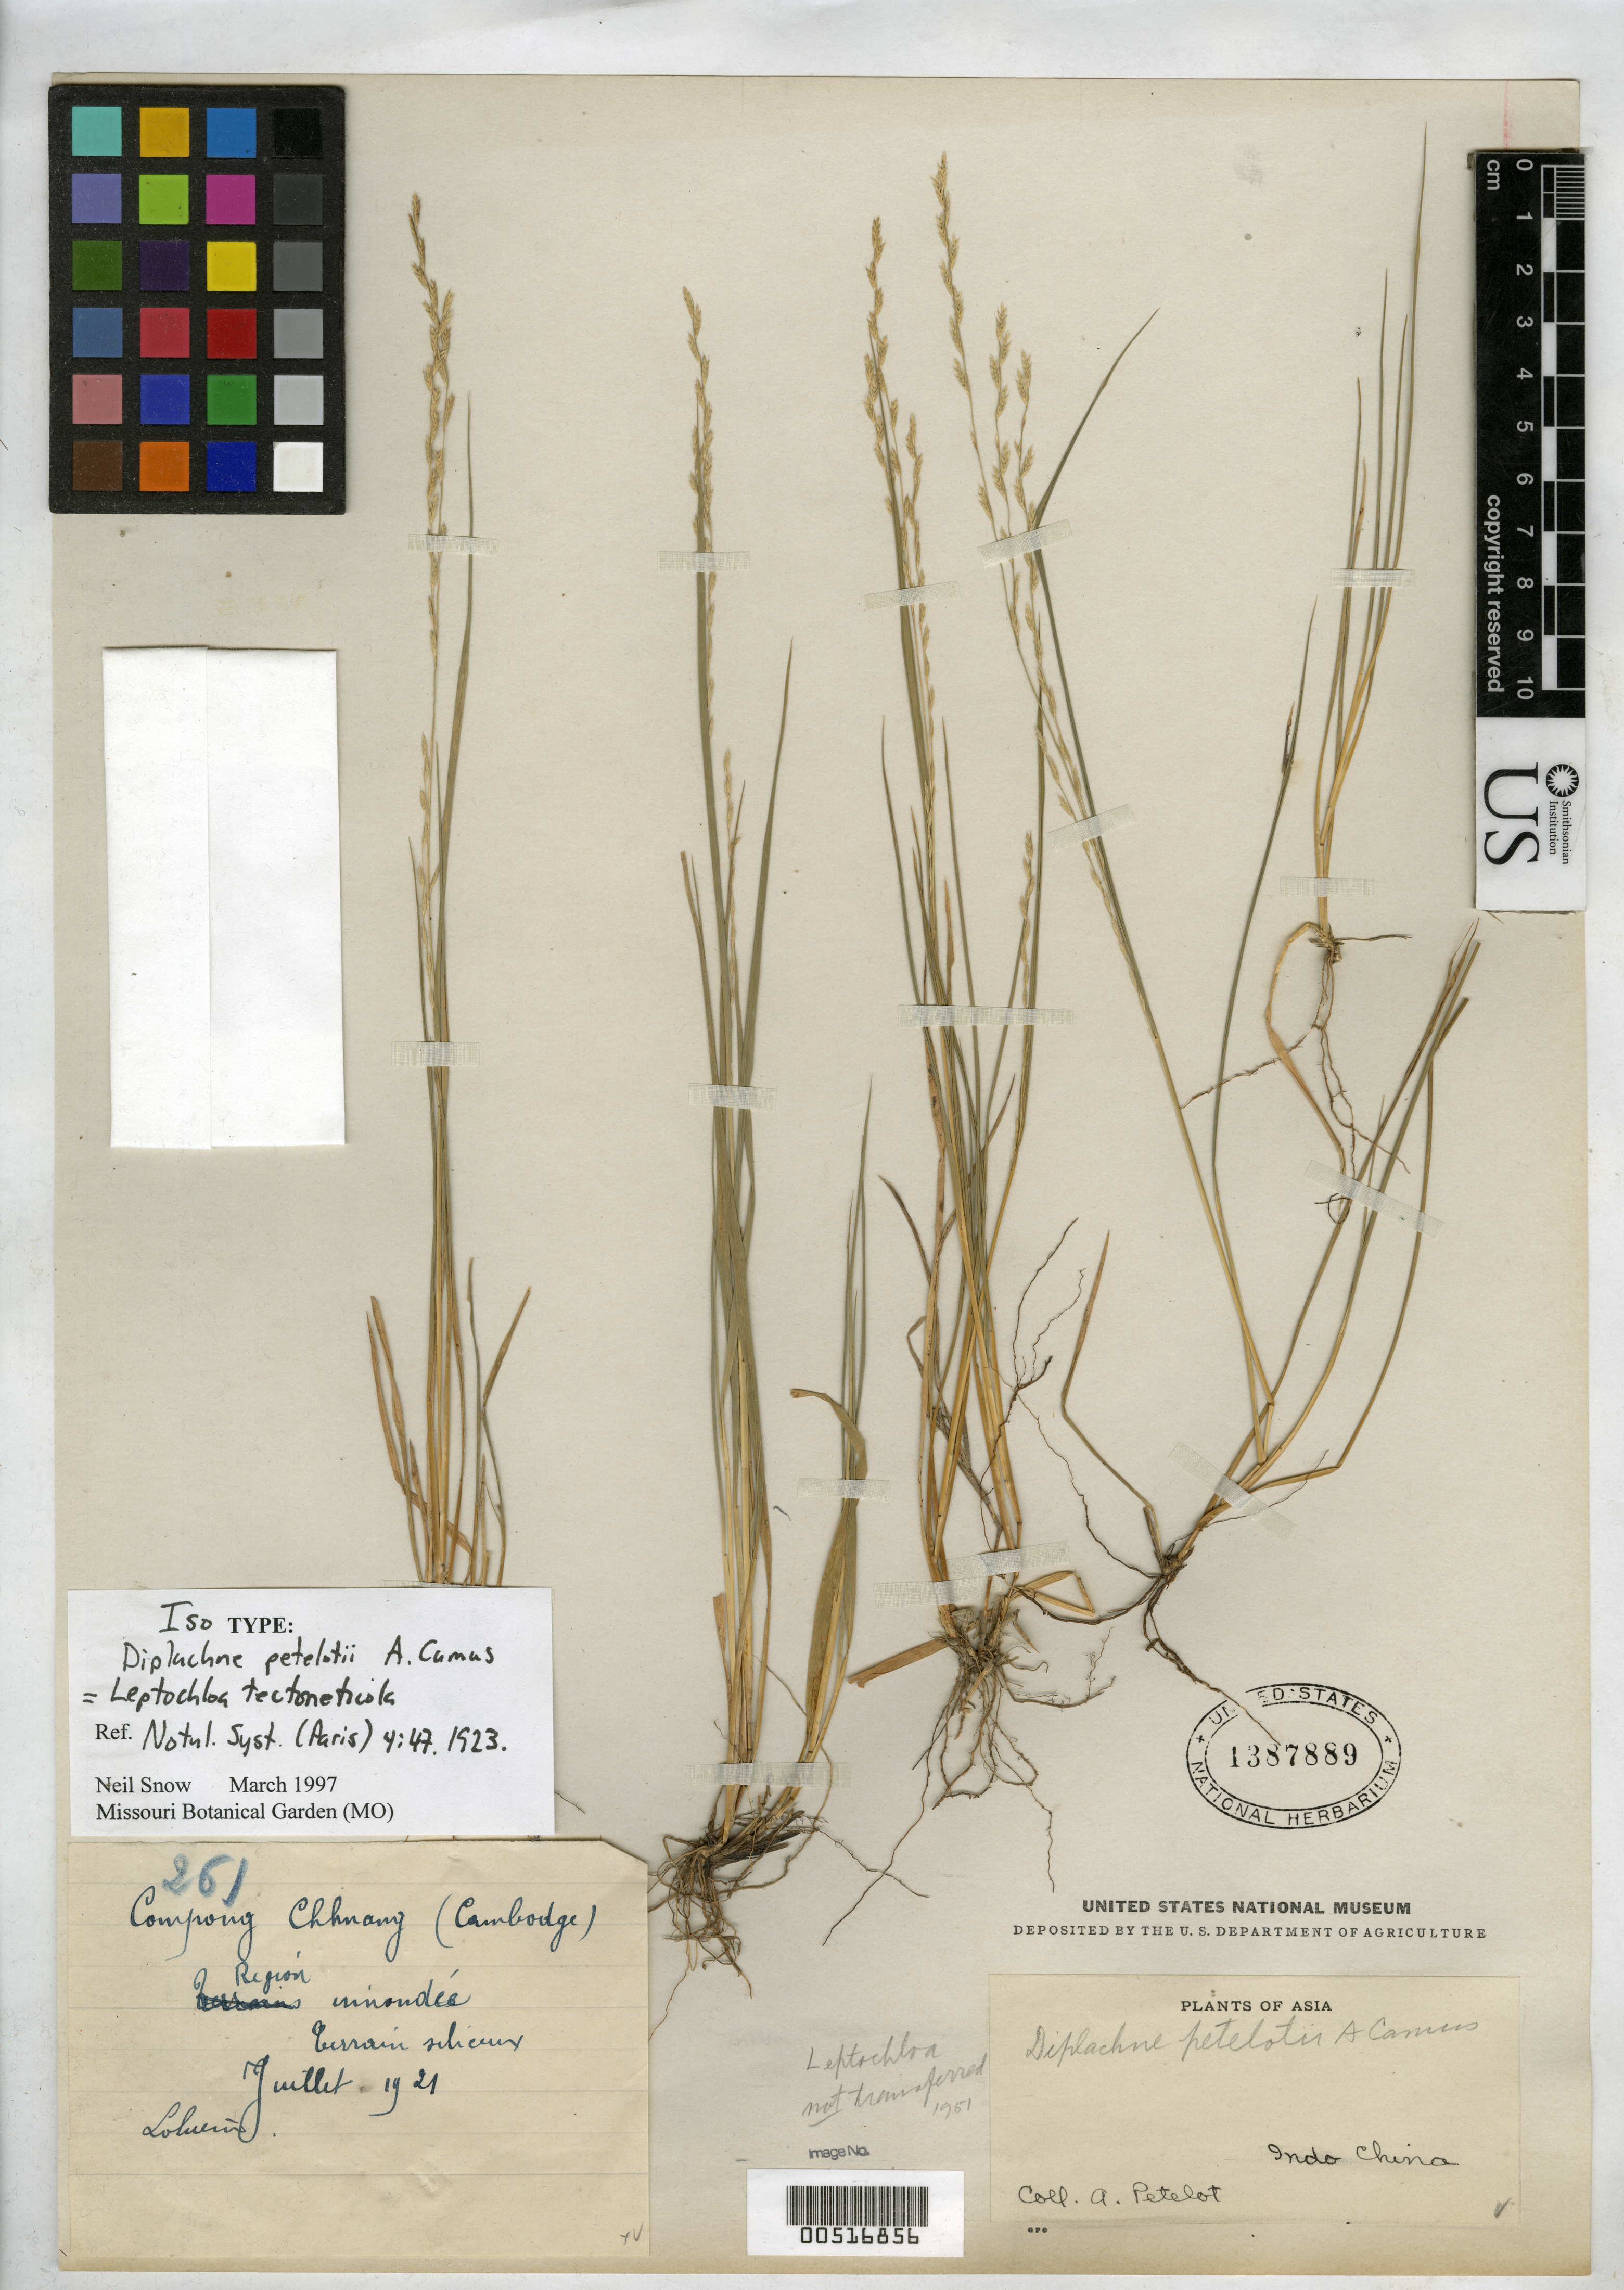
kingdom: Plantae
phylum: Tracheophyta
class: Liliopsida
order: Poales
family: Poaceae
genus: Diplachne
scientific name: Diplachne petelotii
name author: A. Camus in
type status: Isotype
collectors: A. Petelot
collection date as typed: Jul 1921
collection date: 1921-07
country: Vietnam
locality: Compong Chhange.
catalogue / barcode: US 1387889